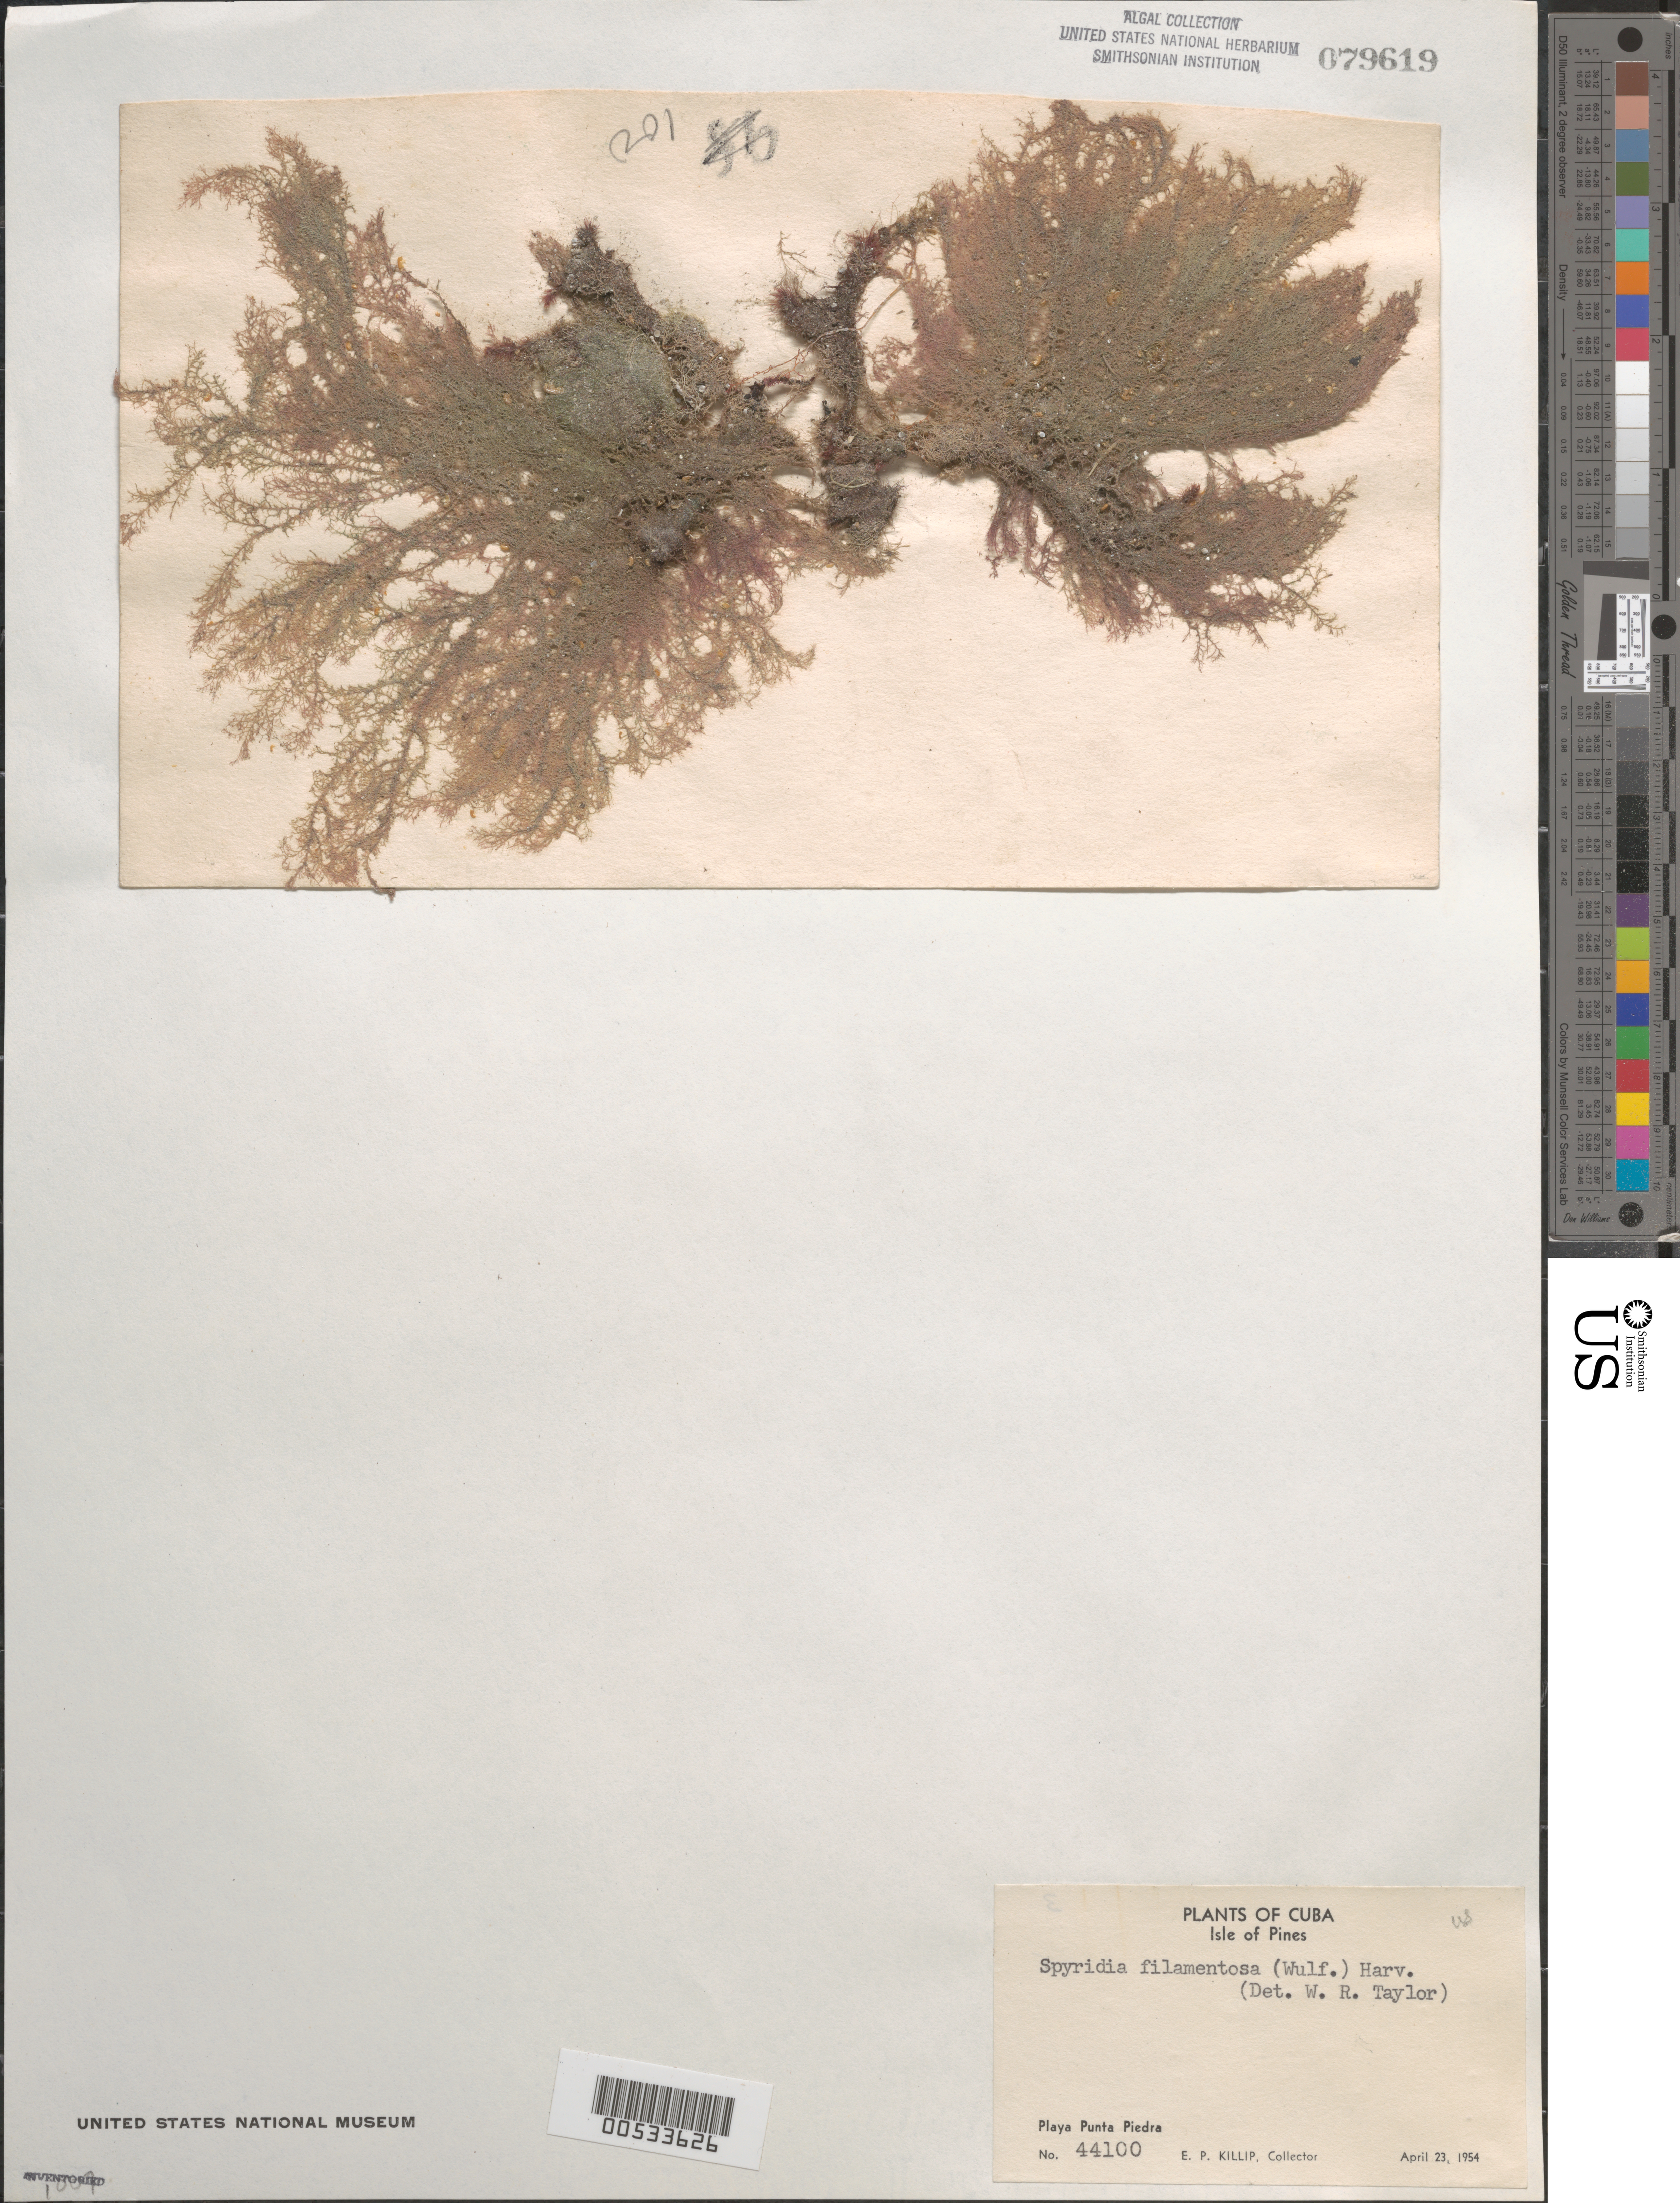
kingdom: Plantae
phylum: Rhodophyta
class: Florideophyceae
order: Ceramiales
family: Spyridiaceae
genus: Spyridia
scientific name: Spyridia filamentosa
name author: (Wulfen) Harv.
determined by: Taylor, William R.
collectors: E. P. Killip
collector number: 44100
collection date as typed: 23 Apr 1954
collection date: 1954-04-23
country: Cuba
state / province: Isla de La Juventud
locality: Playa punta piedra, isle of youth (isle of pines)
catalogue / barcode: US 79619